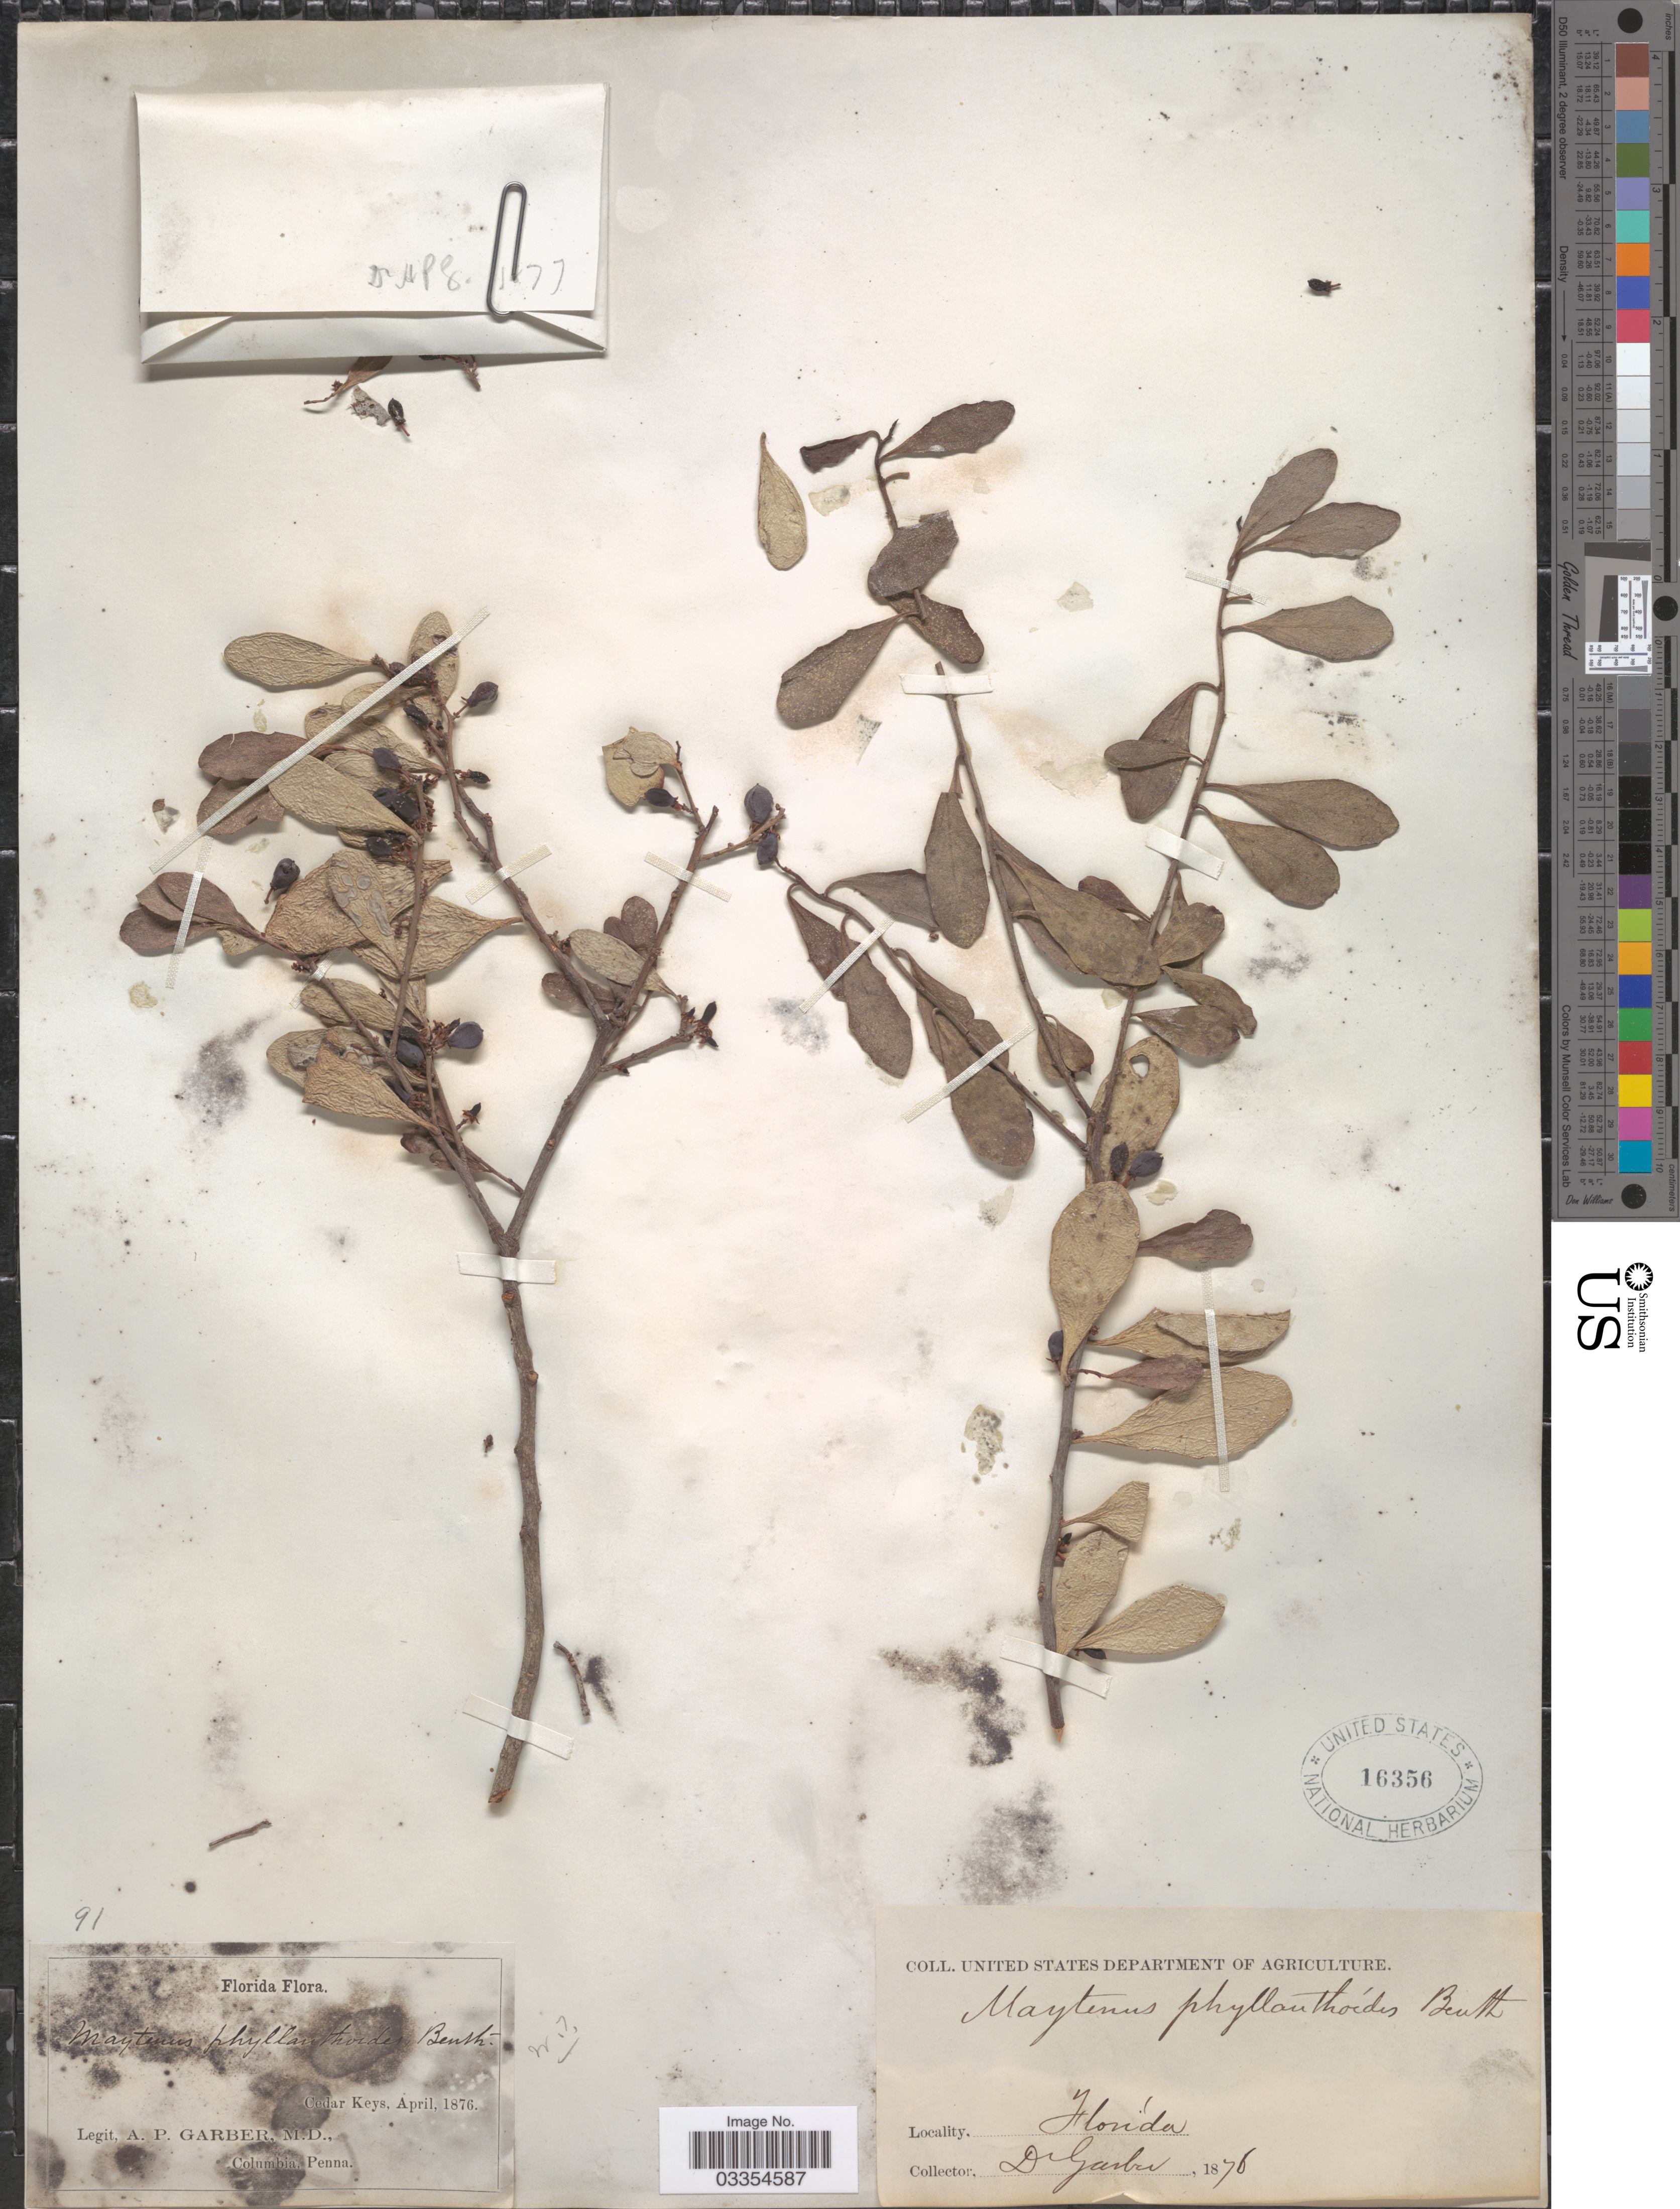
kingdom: Plantae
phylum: Tracheophyta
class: Magnoliopsida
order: Celastrales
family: Celastraceae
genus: Tricerma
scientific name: Tricerma phyllanthoides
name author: (Benth.) Lundell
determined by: Strong, Mark T., (BOT), Smithsonian Institution - National Museum of Natural History (UNITED STATES)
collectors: A. P. Garber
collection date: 1876-04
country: United States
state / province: Florida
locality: Cedar Keys.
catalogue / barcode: US 16356